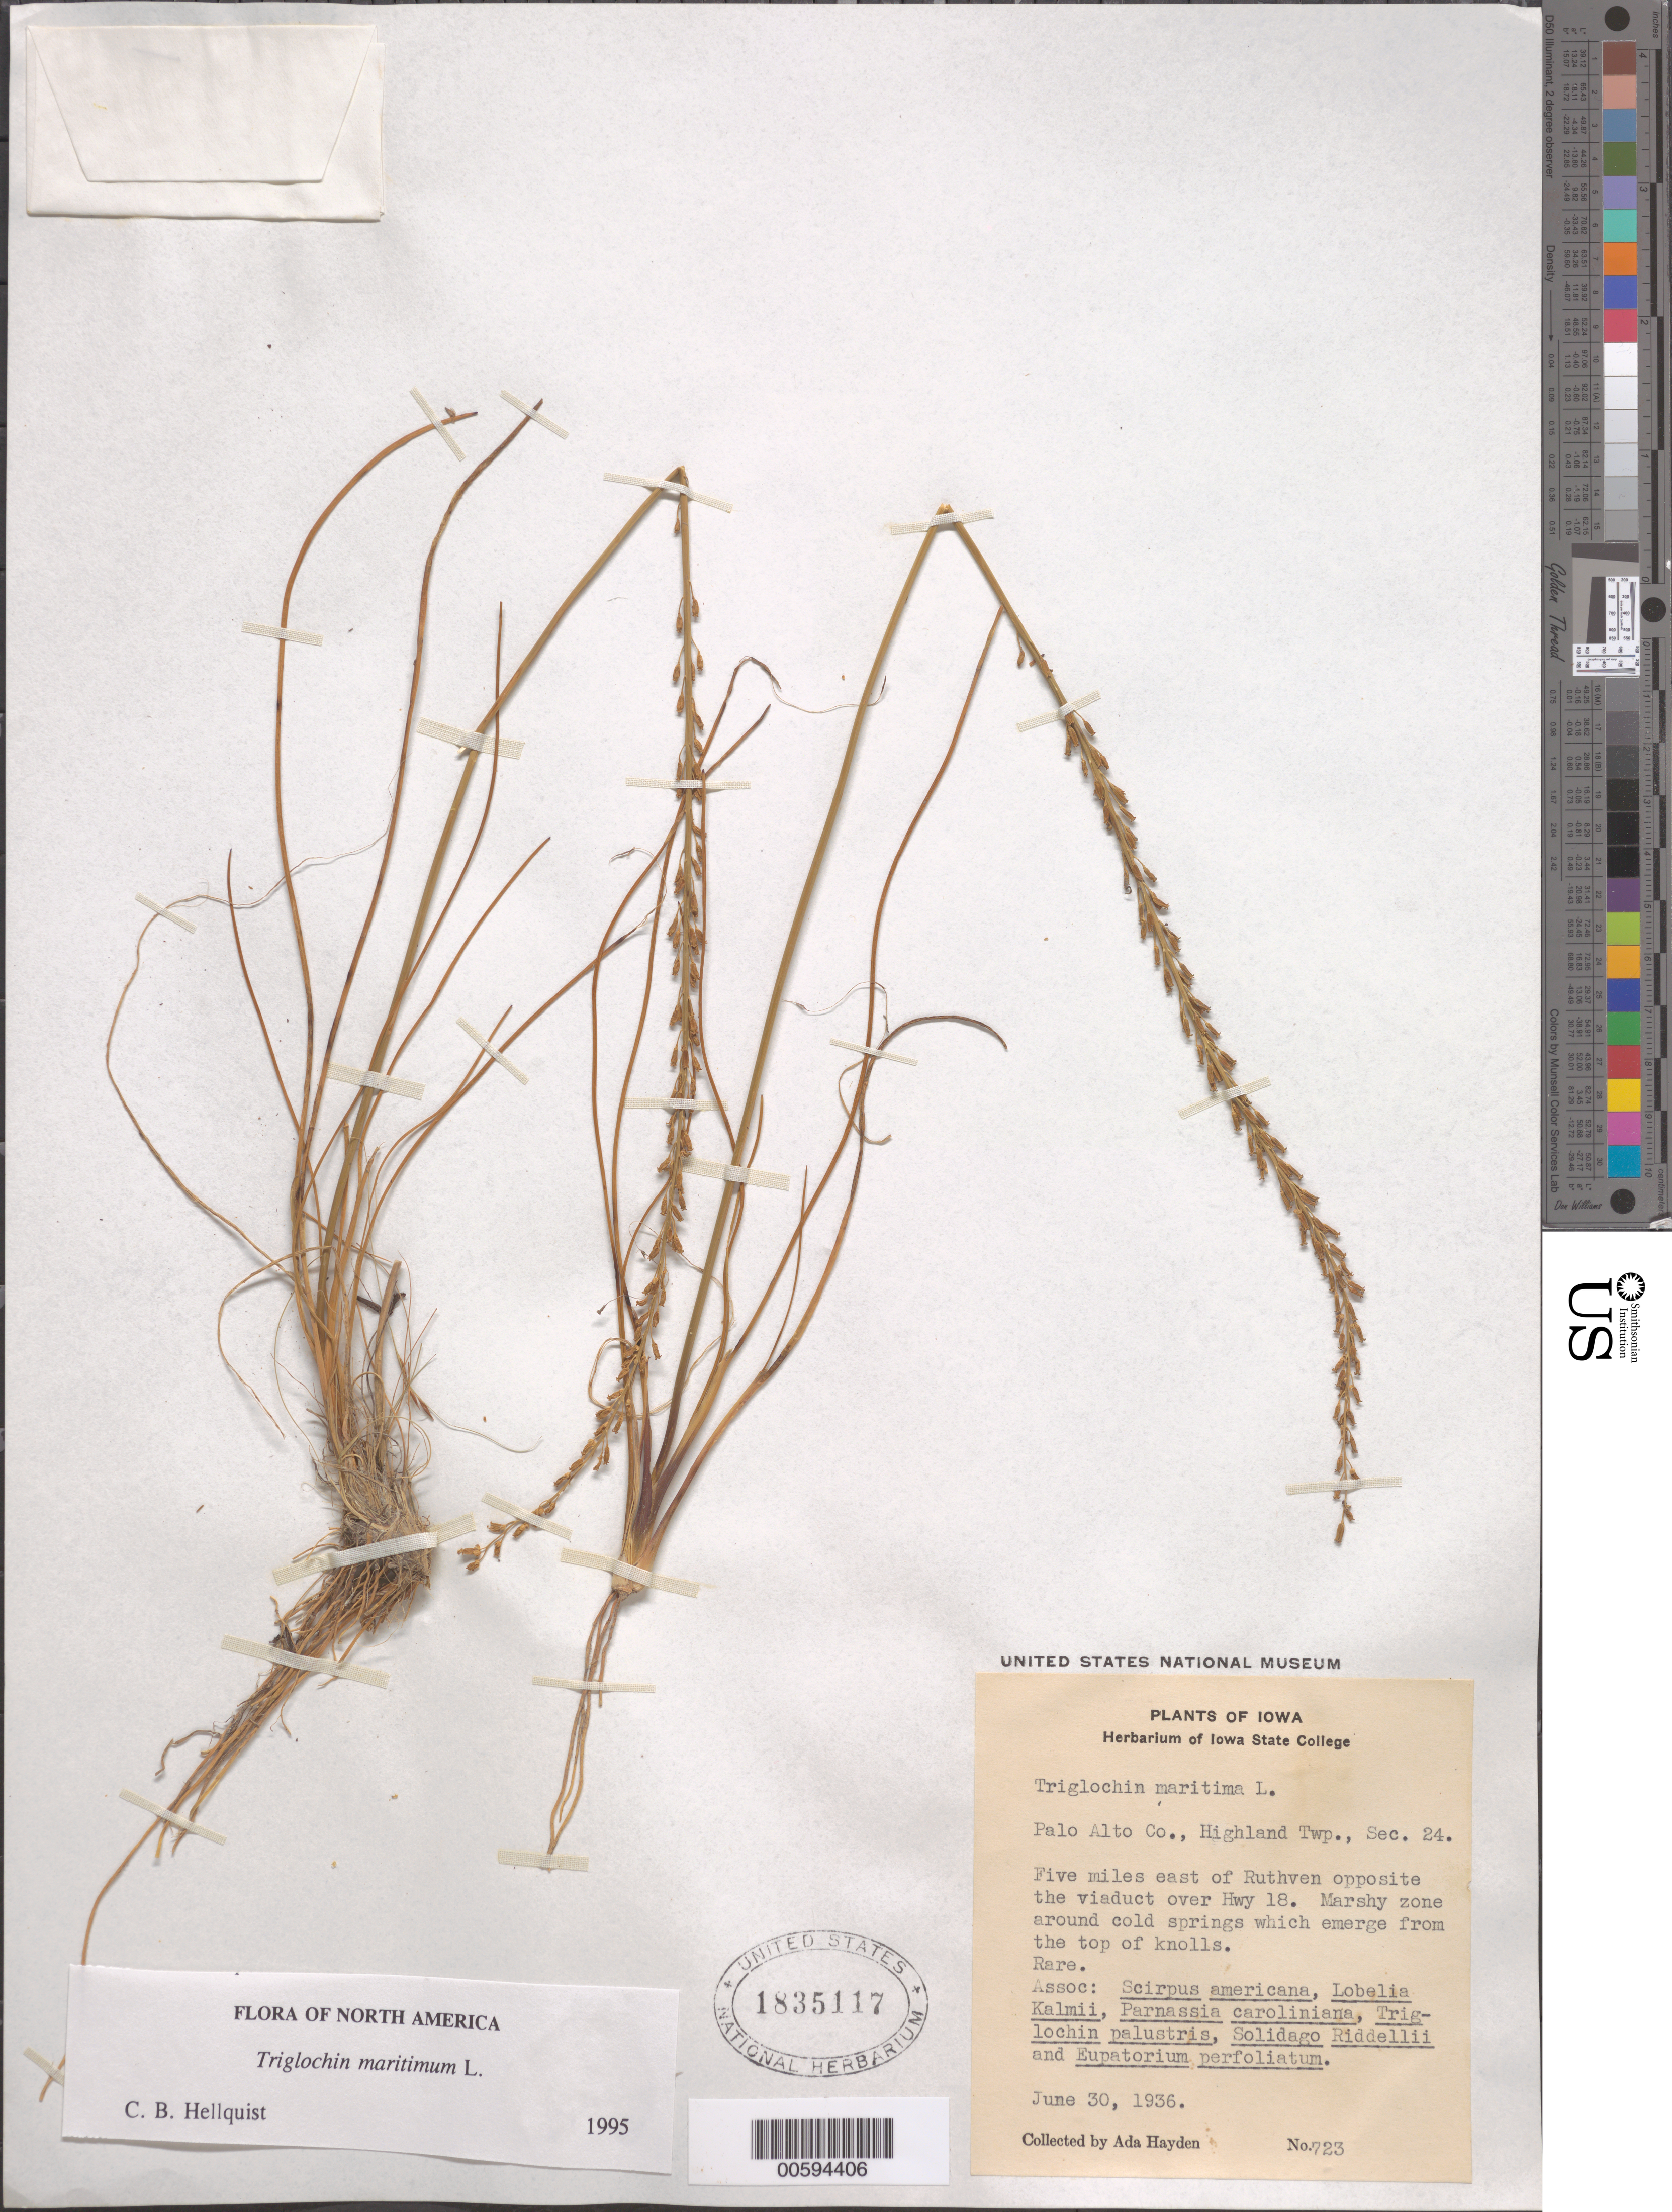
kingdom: Plantae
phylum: Tracheophyta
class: Liliopsida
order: Alismatales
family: Juncaginaceae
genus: Triglochin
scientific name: Triglochin maritima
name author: L.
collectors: A. Hayden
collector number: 723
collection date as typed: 30 Jun 1936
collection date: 1936-06-30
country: United States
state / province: Iowa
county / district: Palo Alto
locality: Highland Twp., Sec. 24, E of Ruthven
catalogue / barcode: US 1835117